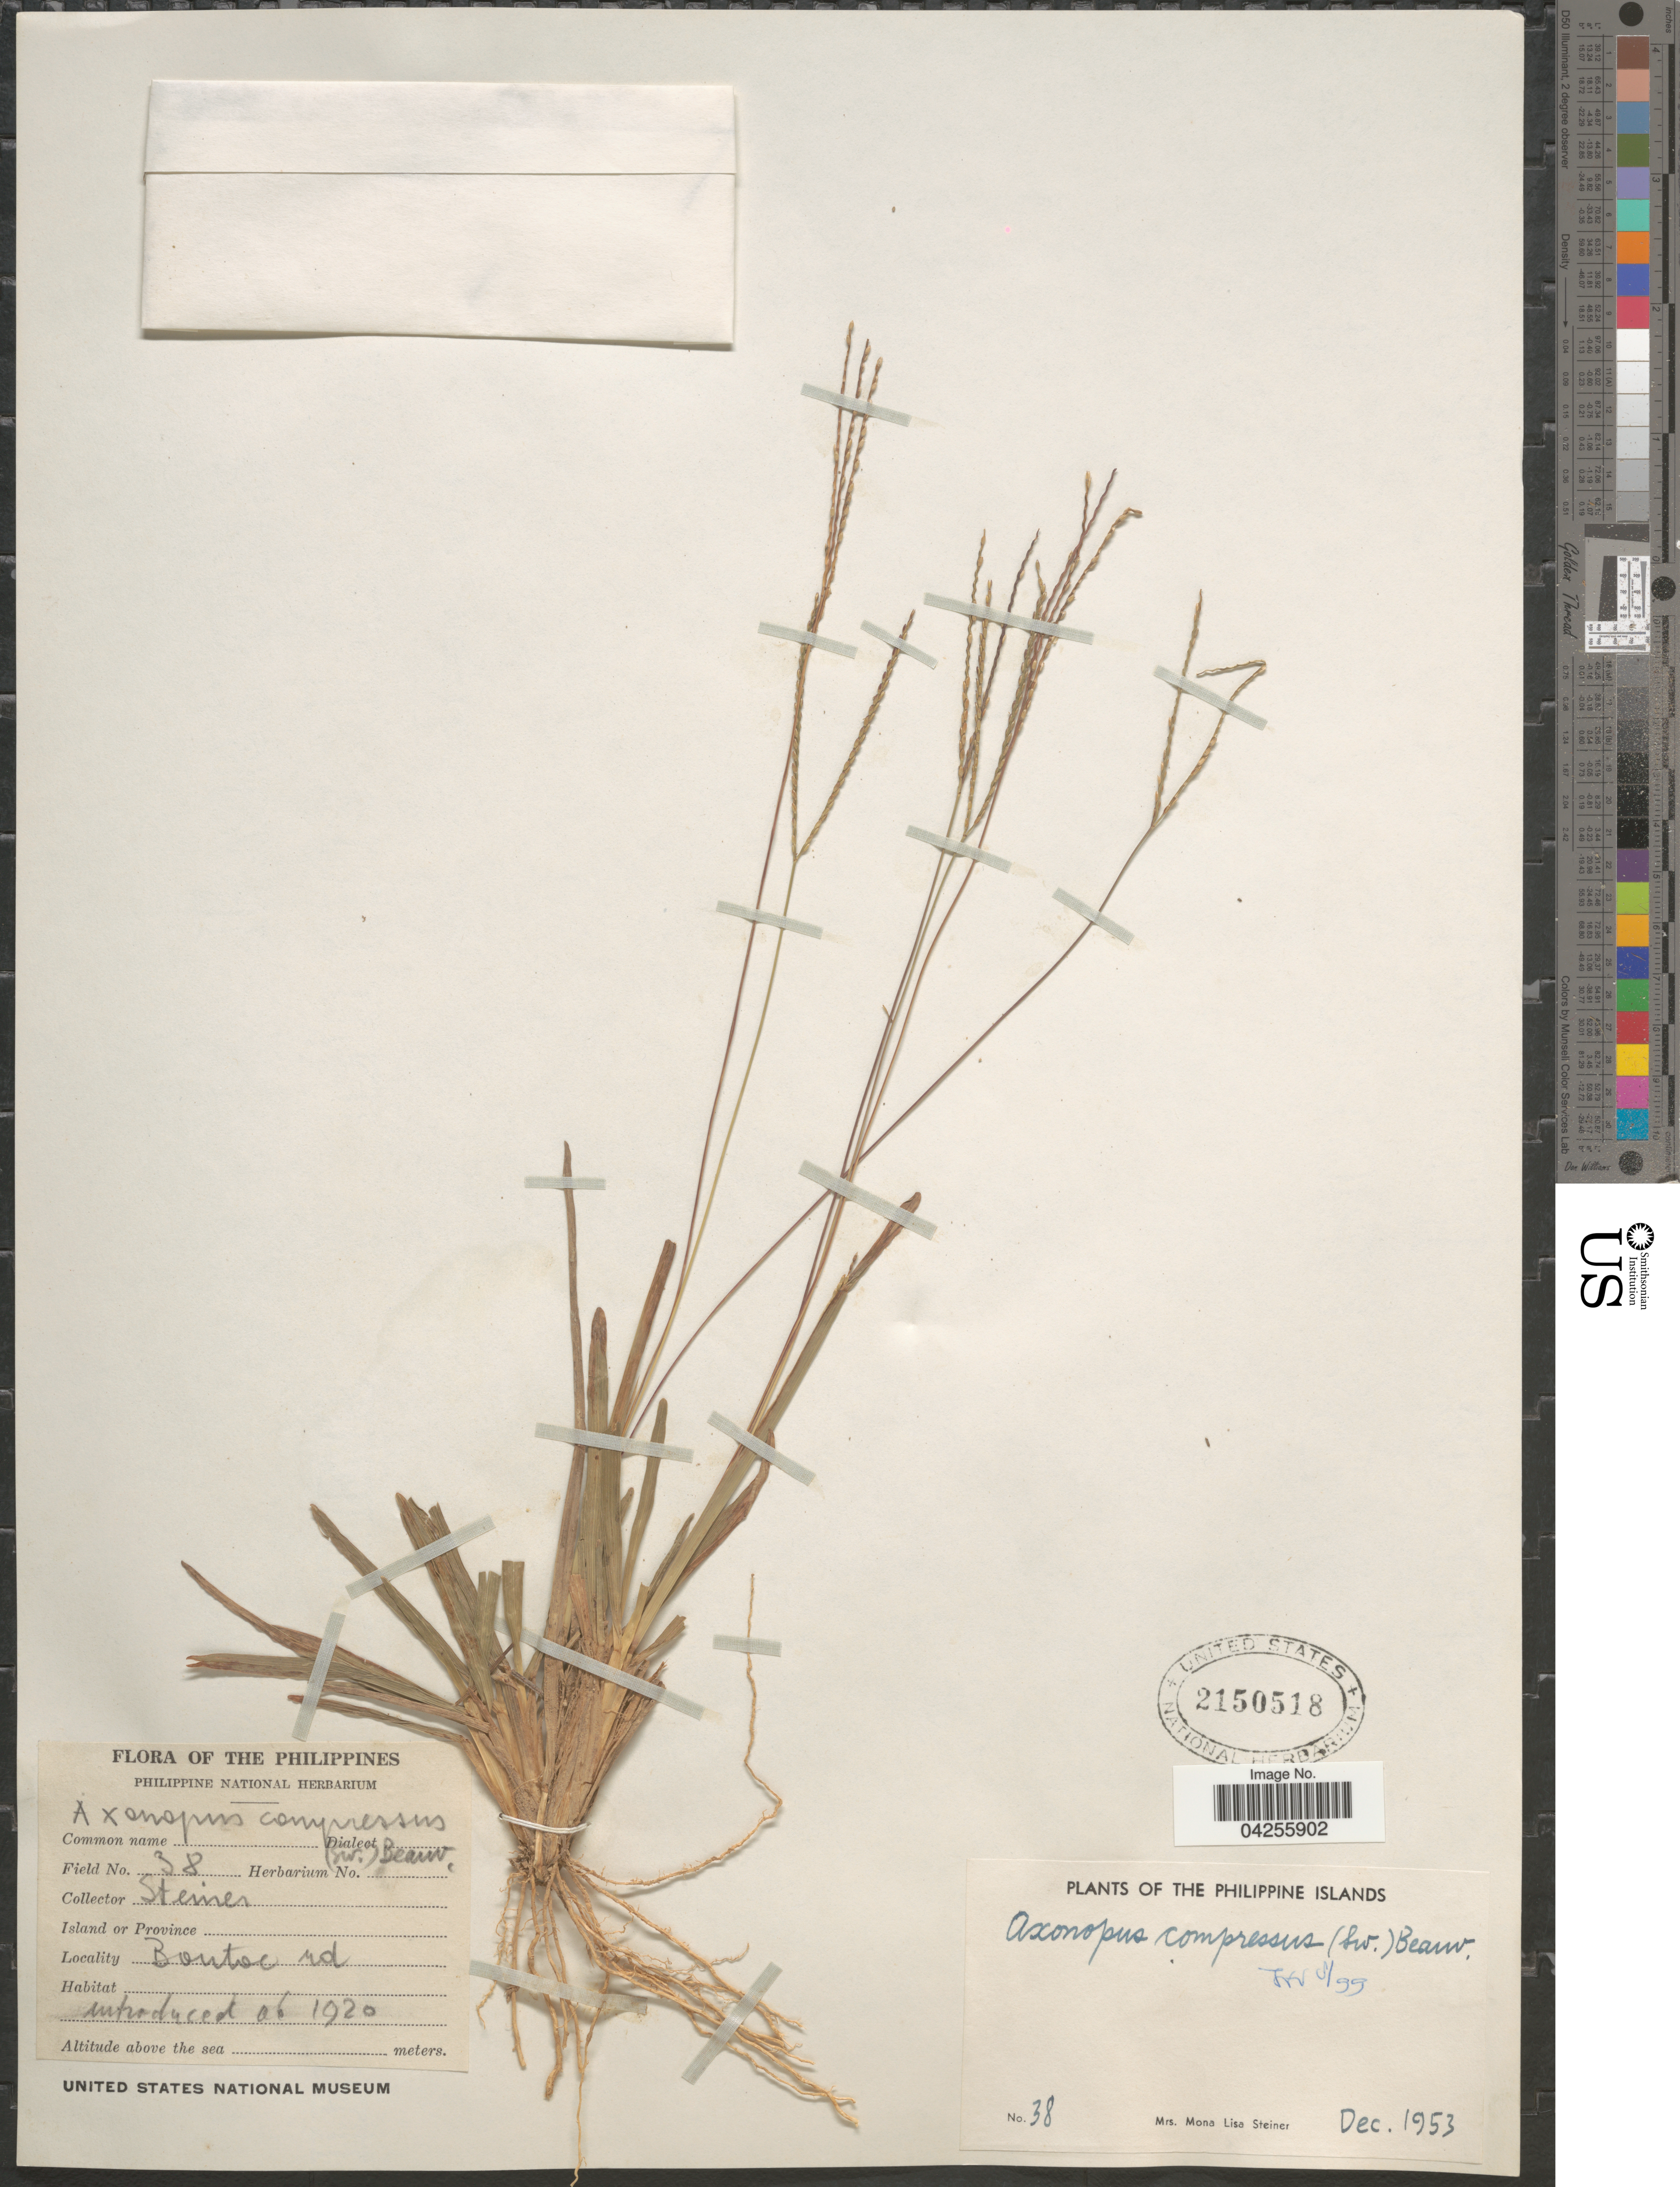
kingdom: Plantae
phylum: Tracheophyta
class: Liliopsida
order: Poales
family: Poaceae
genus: Axonopus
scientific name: Axonopus compressus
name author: (Sw.) P. Beauv.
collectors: M. Steiner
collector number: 38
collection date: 1953-12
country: Philippines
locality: The Philippine Islands. Bontoc rd.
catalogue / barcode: US 2150518